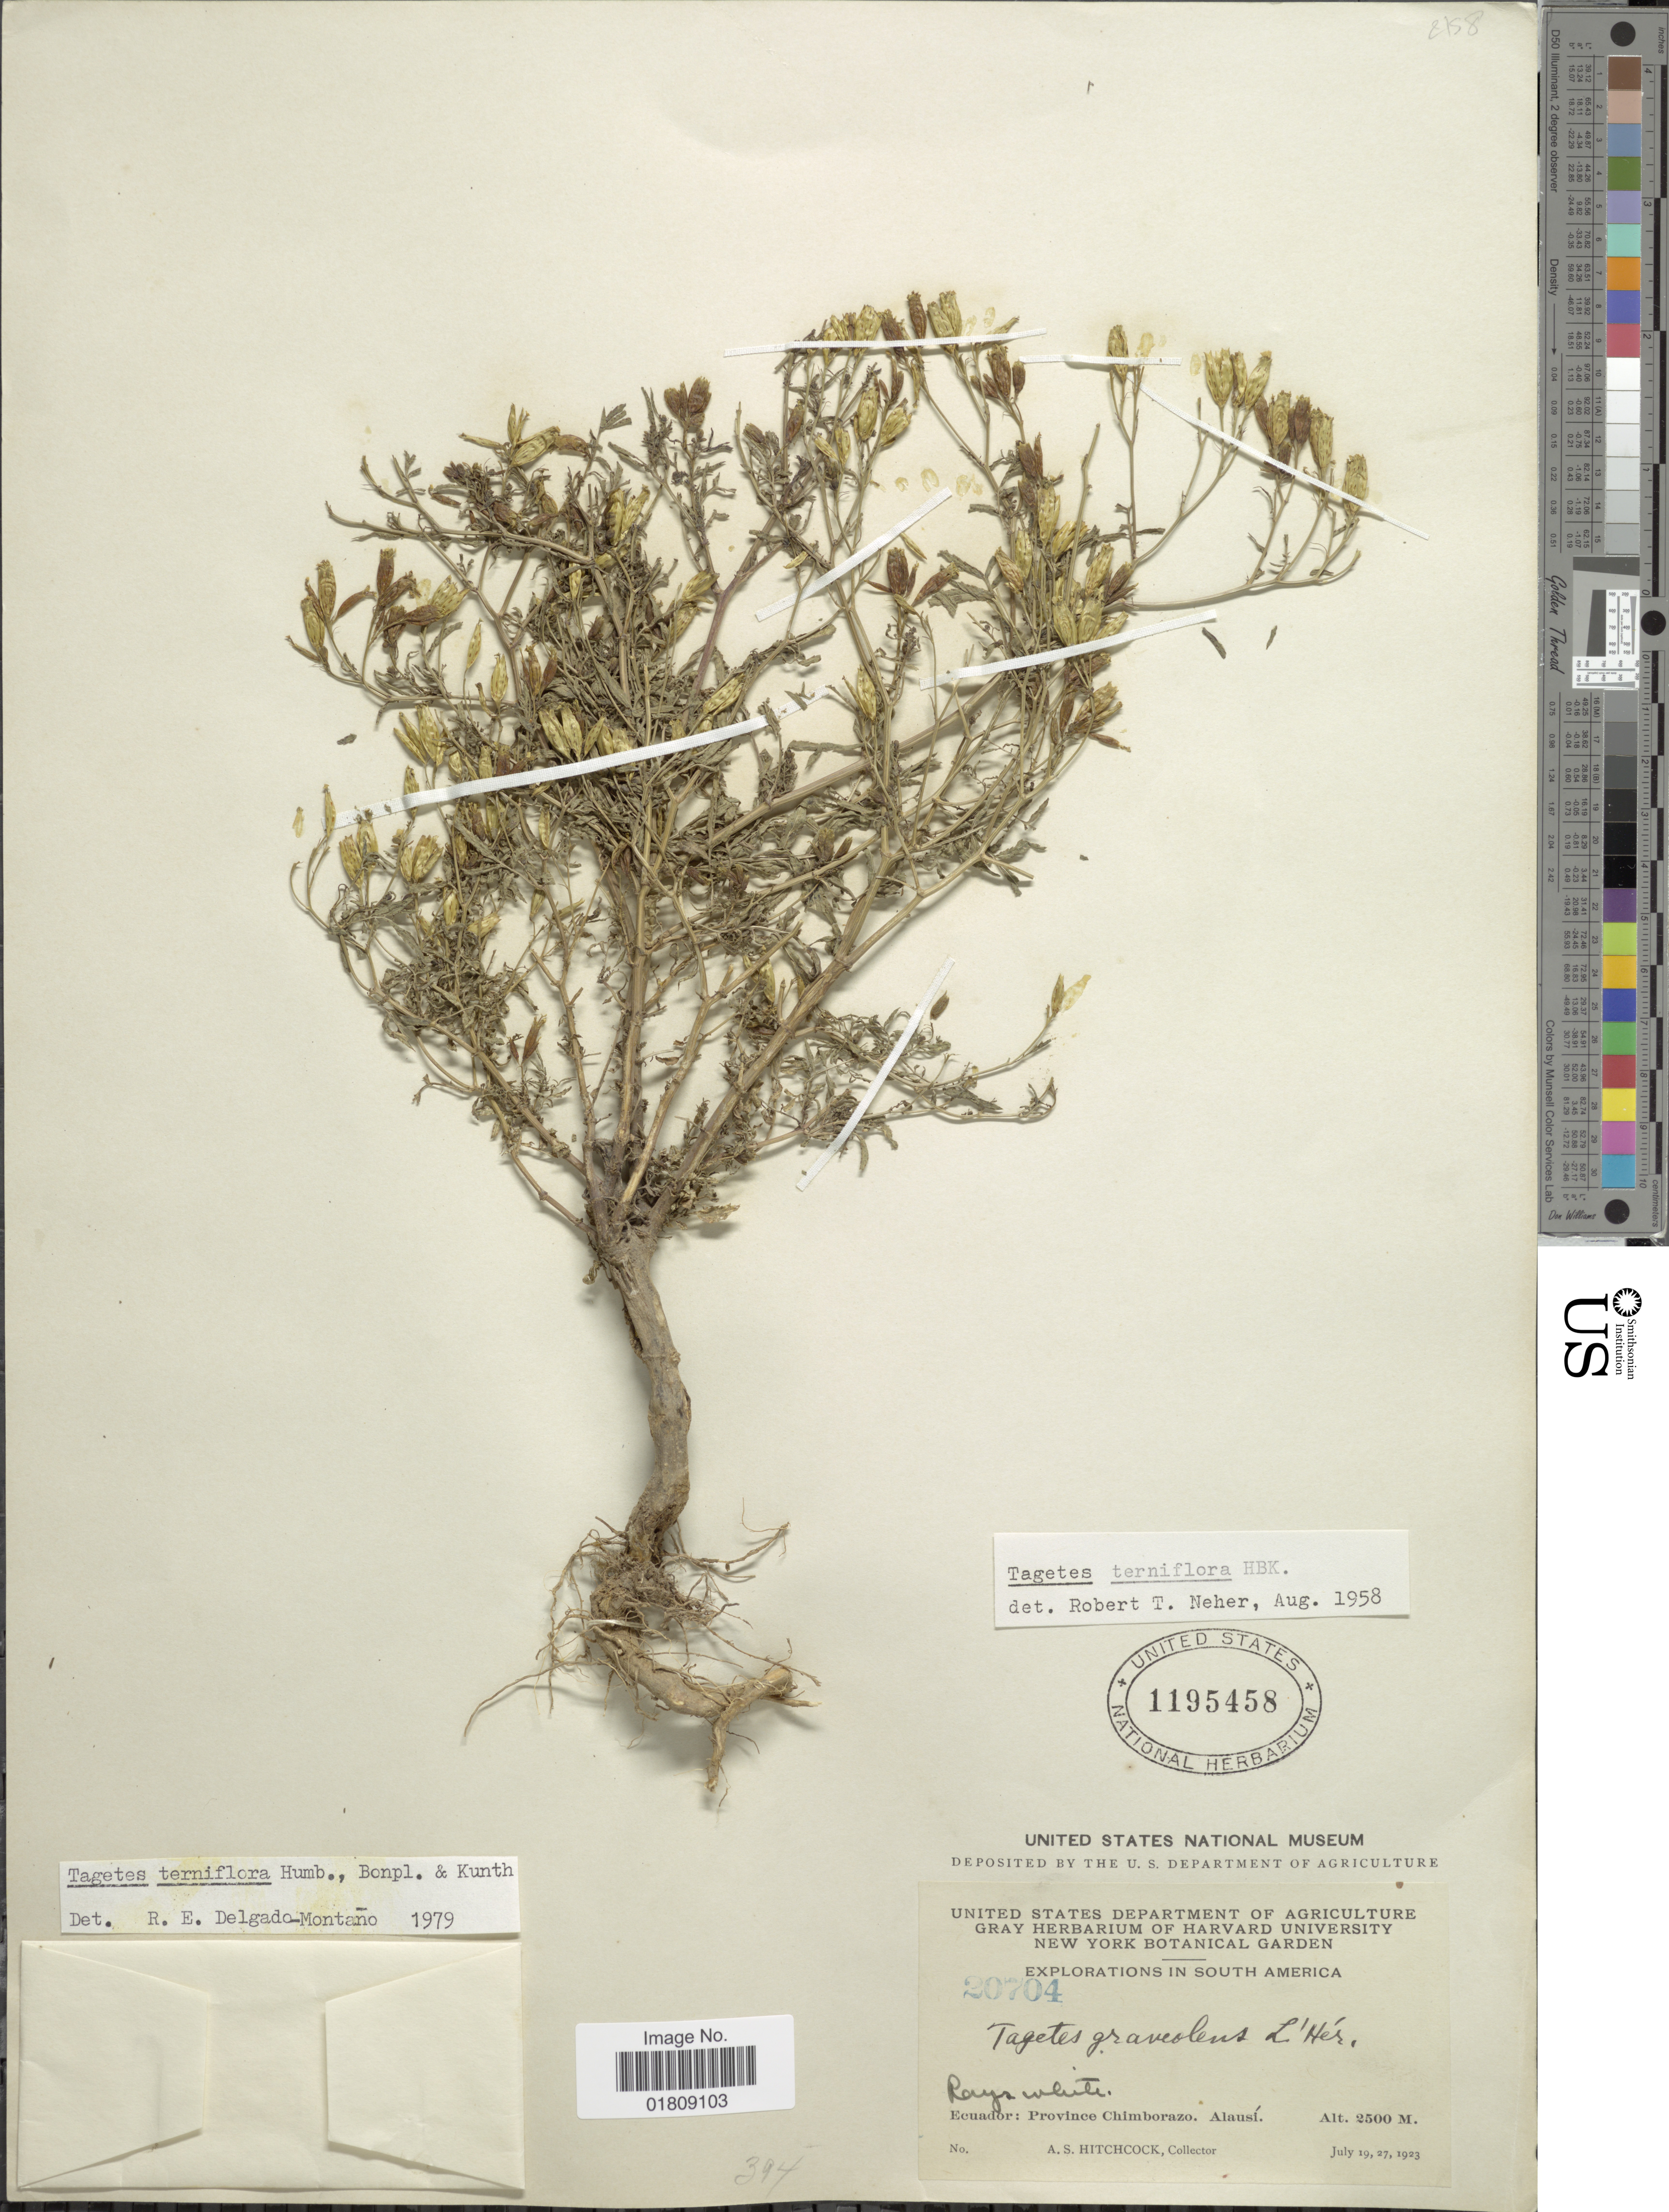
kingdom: Plantae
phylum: Tracheophyta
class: Magnoliopsida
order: Asterales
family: Asteraceae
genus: Tagetes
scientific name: Tagetes terniflora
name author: Kunth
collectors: A. S. Hitchcock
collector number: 20704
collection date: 1923-07-19/1923-07-27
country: Ecuador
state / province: Chimborazo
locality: South America, Alausi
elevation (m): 2500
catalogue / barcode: US 1195458